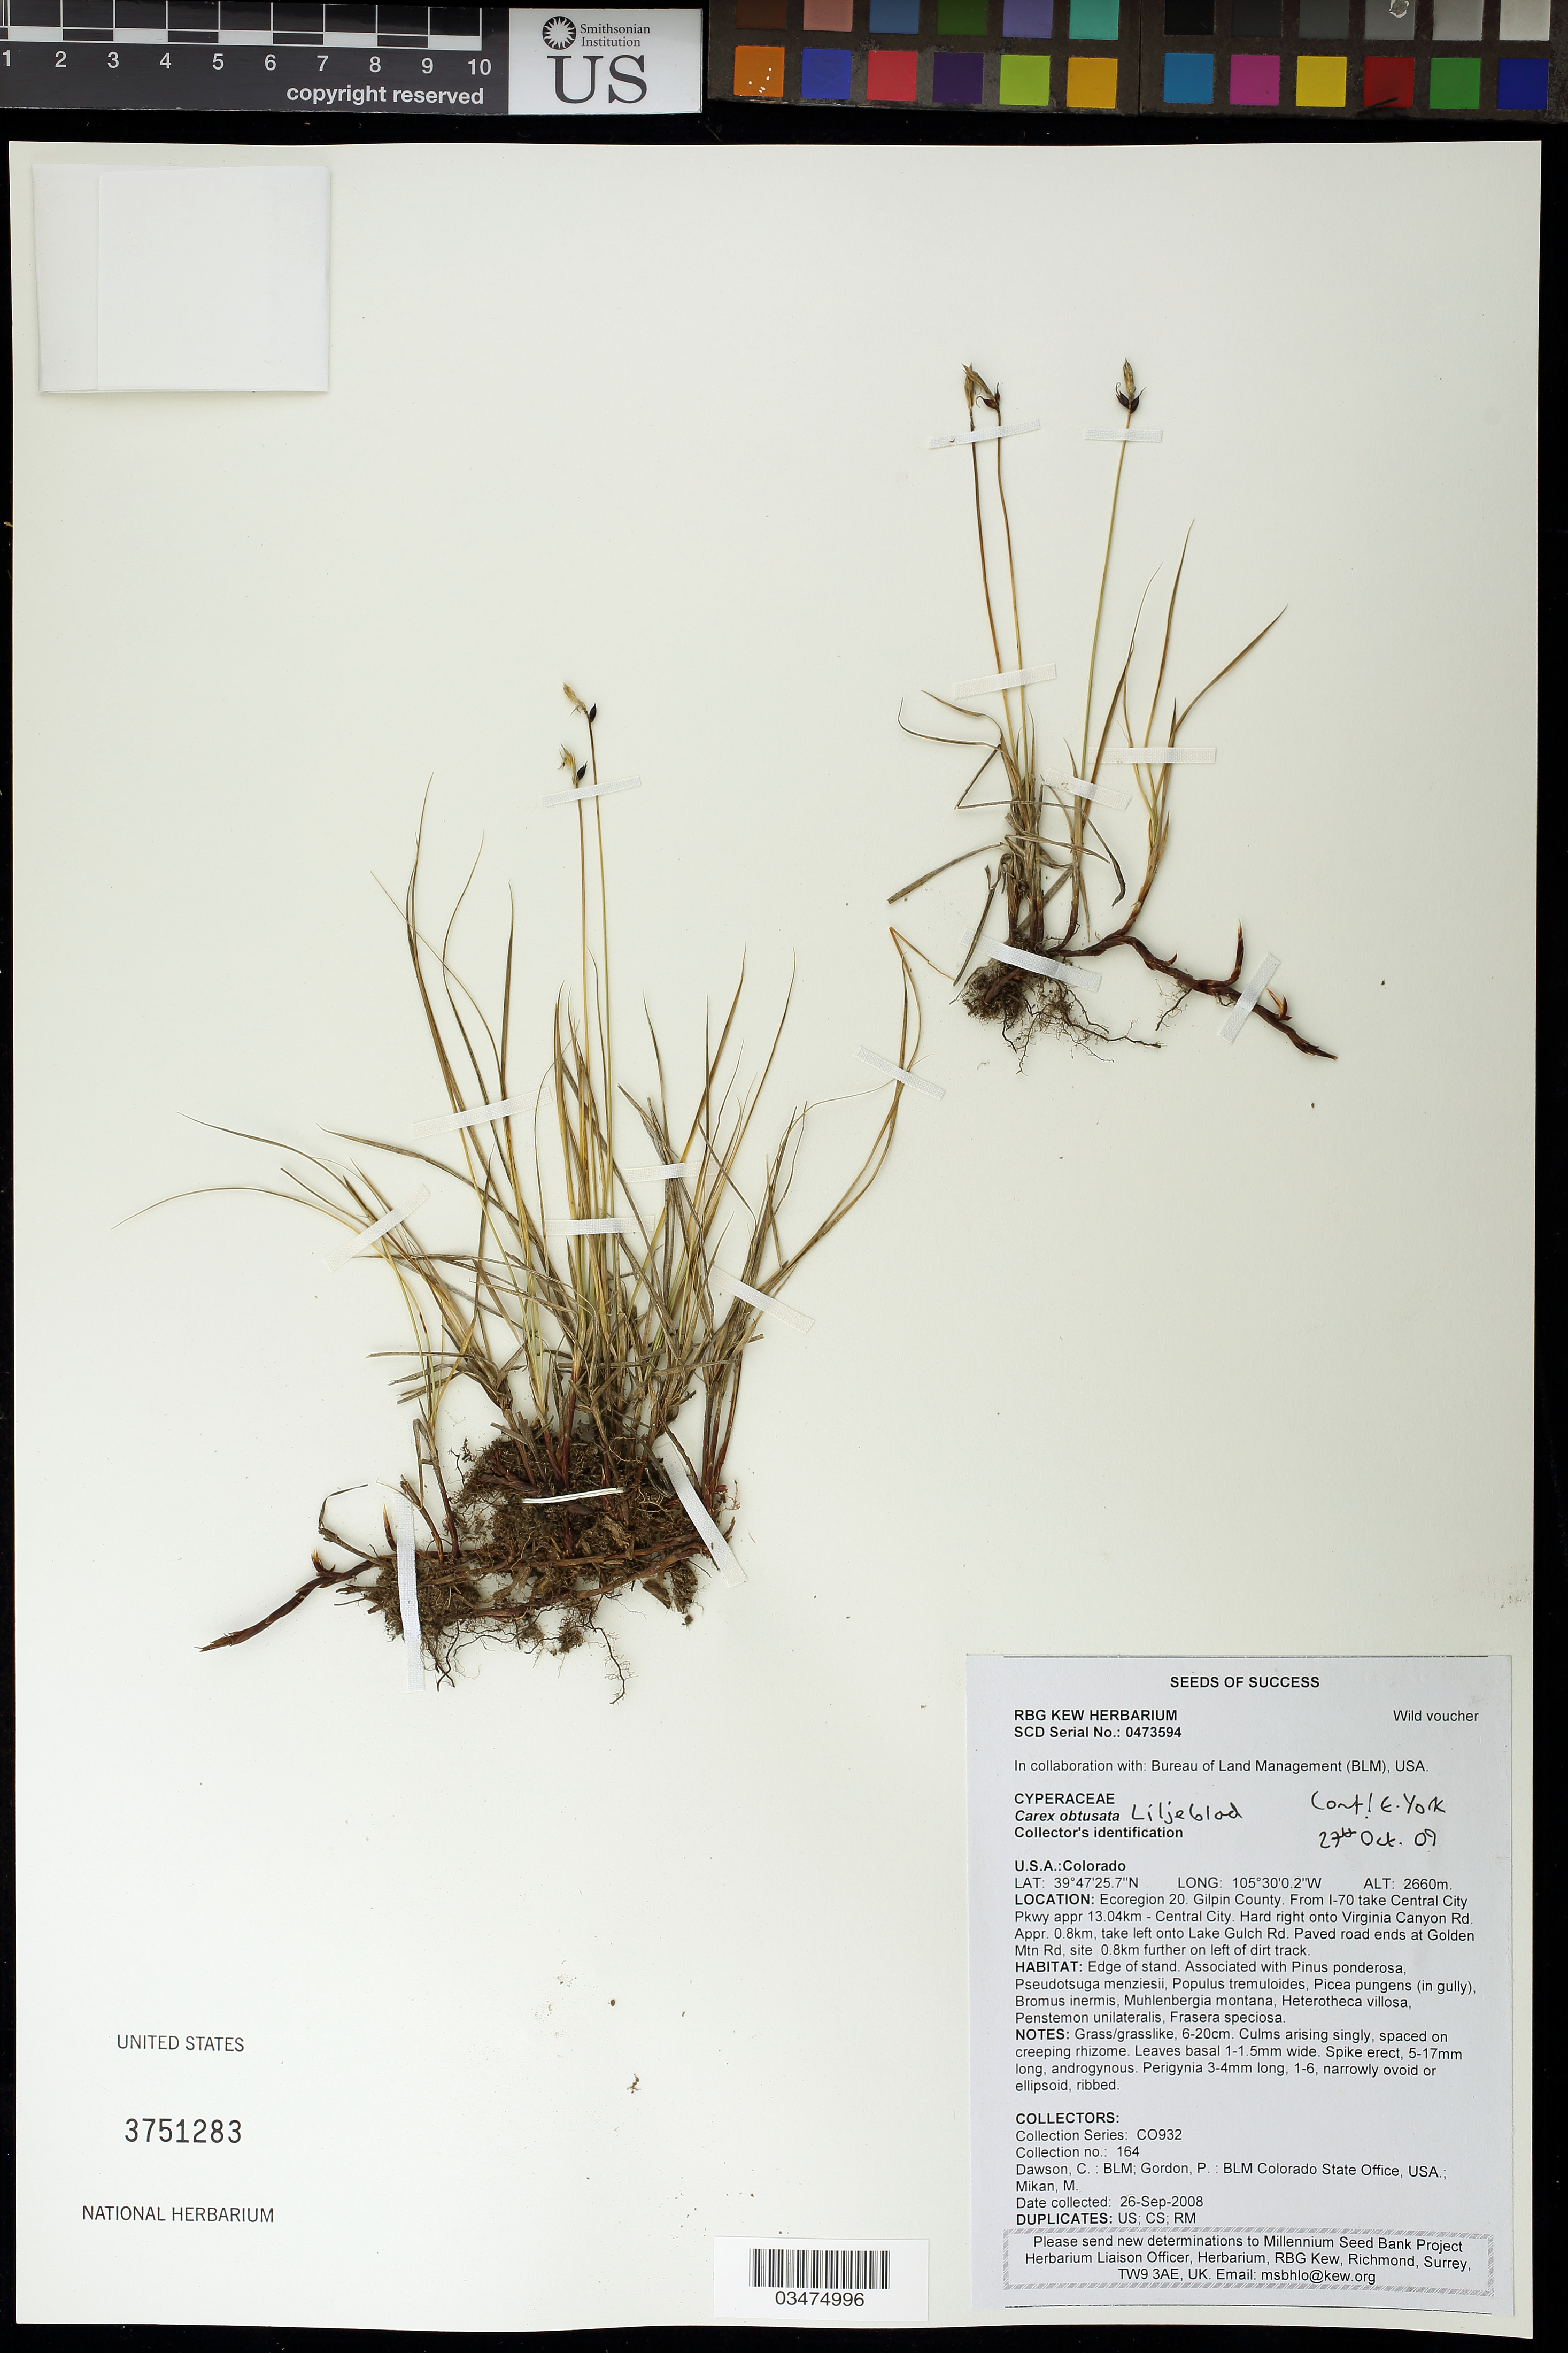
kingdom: Plantae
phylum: Tracheophyta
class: Liliopsida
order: Poales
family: Cyperaceae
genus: Carex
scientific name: Carex obtusata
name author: Lilj.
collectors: C. Dawson, P. Gordon & M. Mikan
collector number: CO932-164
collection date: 2008-09-26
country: United States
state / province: Colorado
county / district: Gilpin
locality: Golden Mtn Rd.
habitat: Edge of stand.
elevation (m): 811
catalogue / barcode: US 3751283